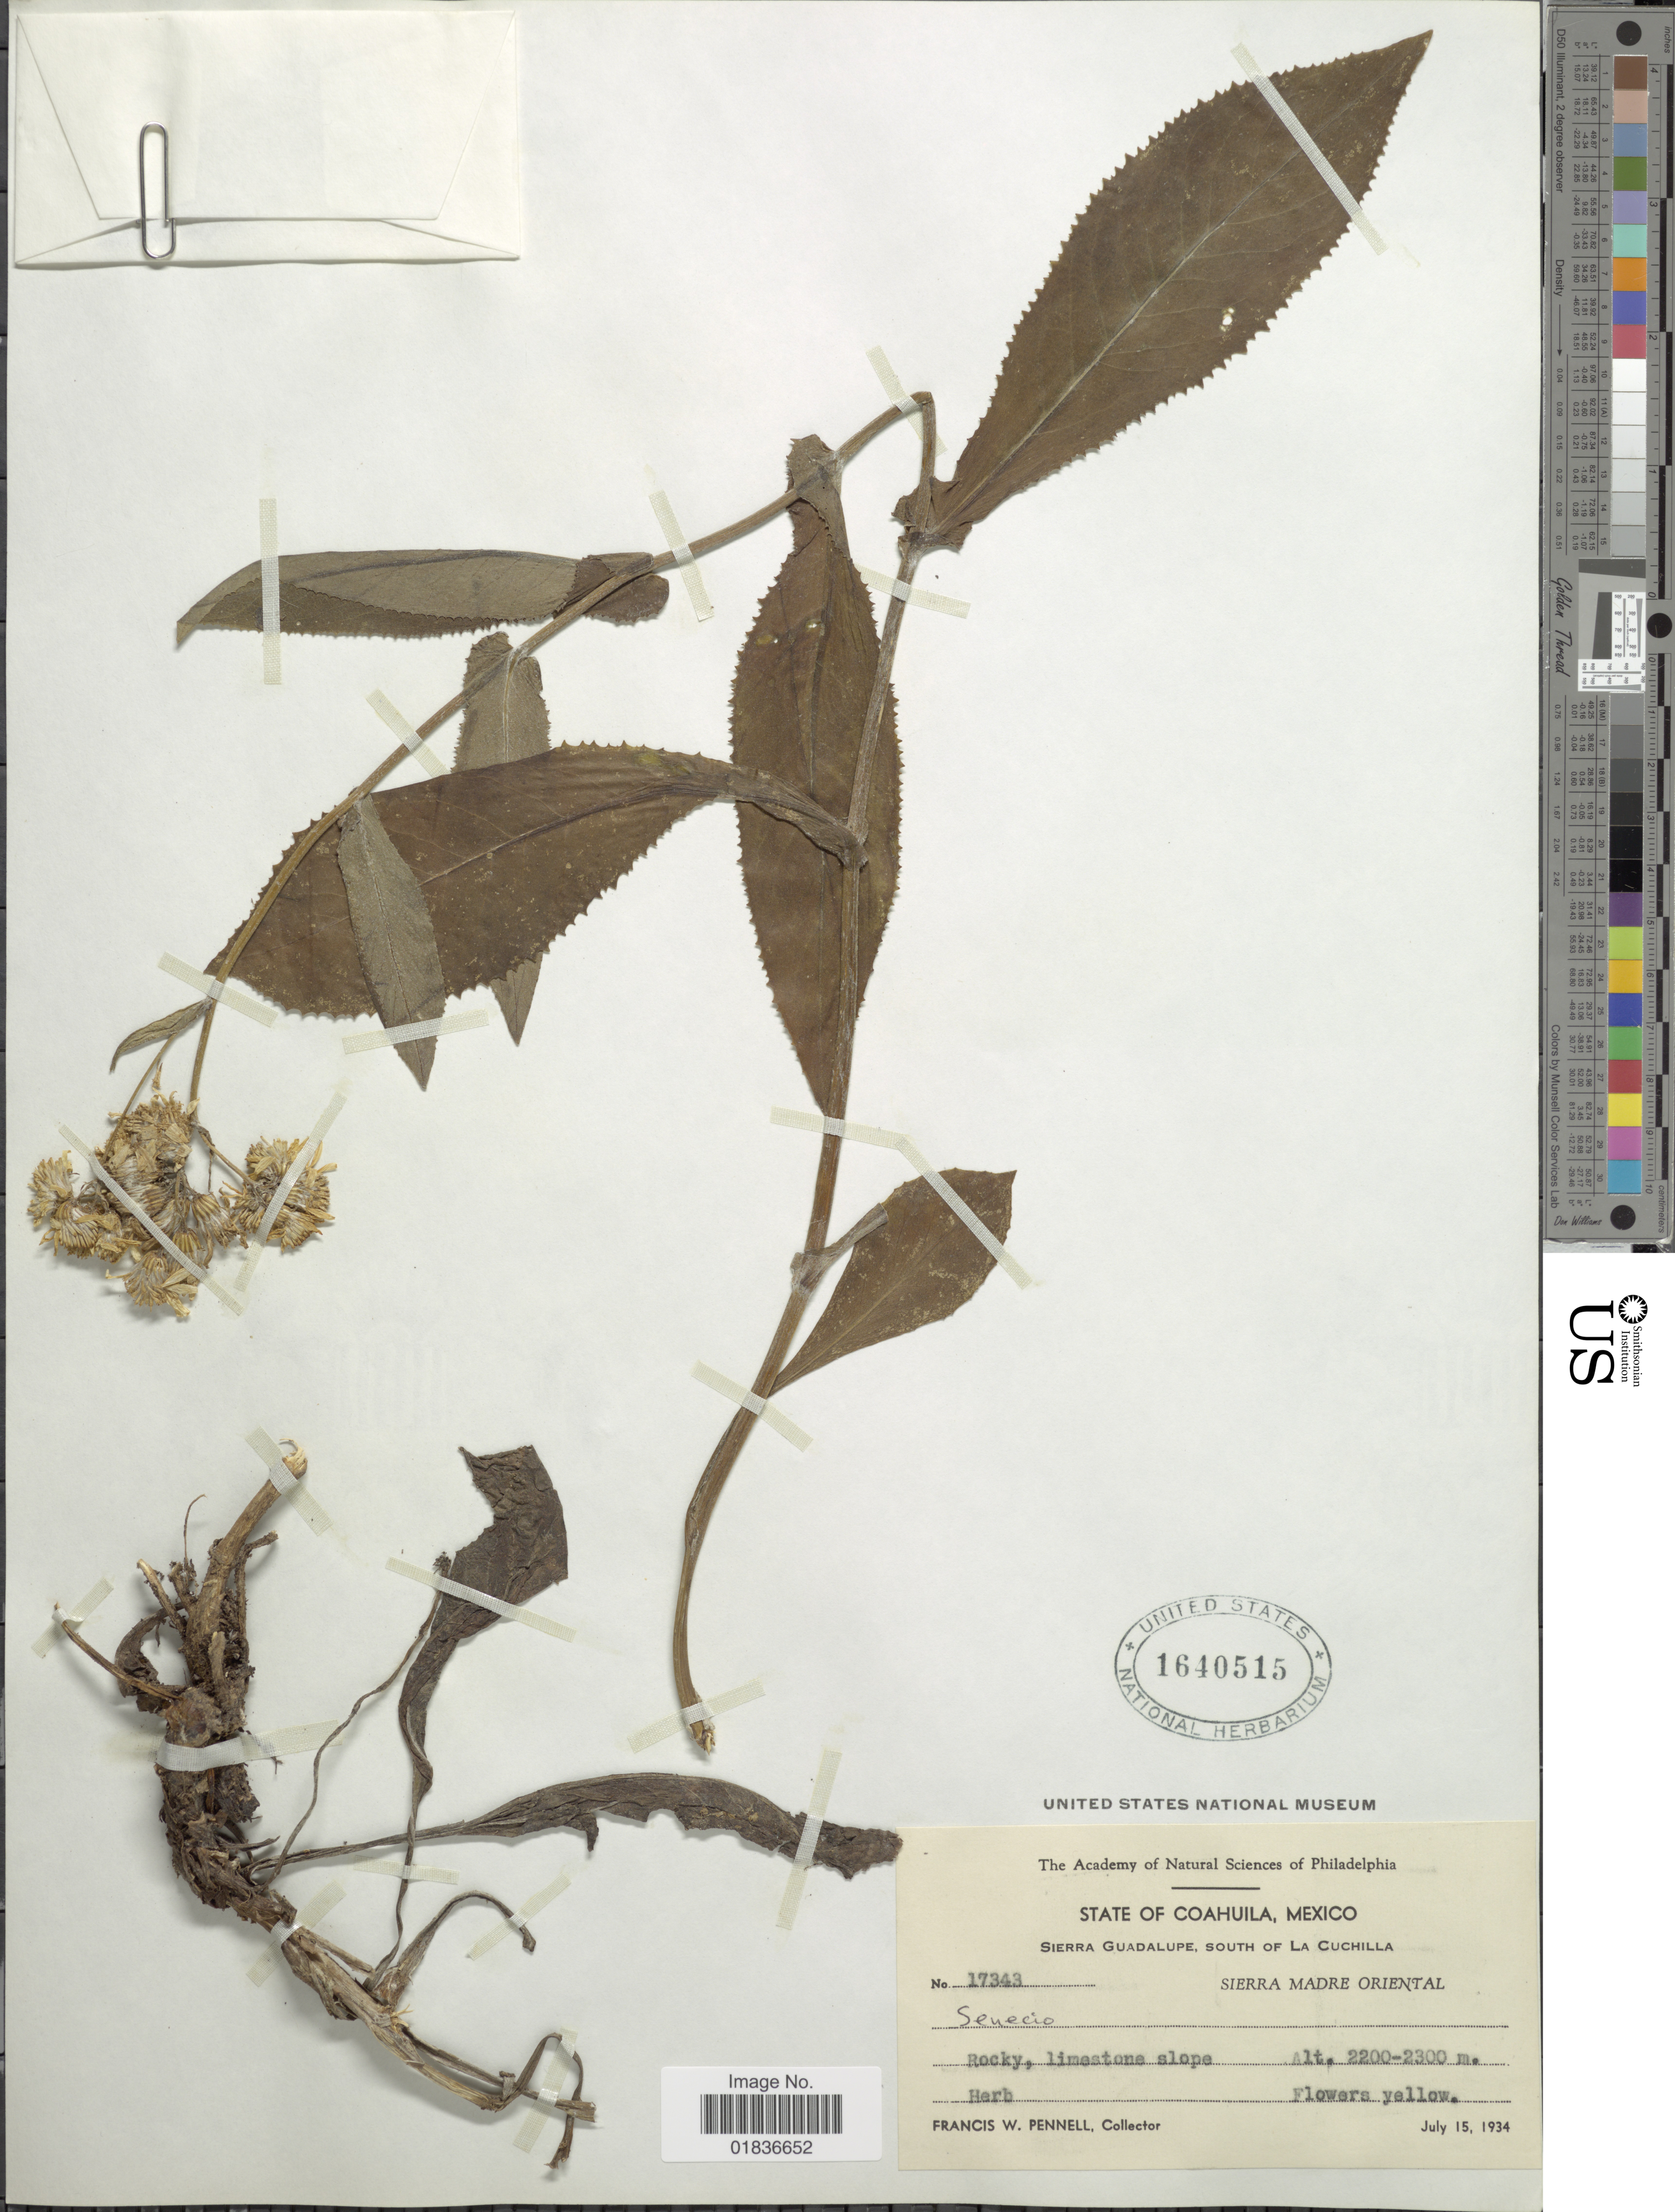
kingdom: Plantae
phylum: Tracheophyta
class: Magnoliopsida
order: Asterales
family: Asteraceae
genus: Senecio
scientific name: Senecio sp.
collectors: F. W. Pennell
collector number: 17343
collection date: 1934-07-15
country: Mexico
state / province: Coahuila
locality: State of Coahuila. Sierra Guadalupe, South of La Cuchilla. Sierra Madre Oriental.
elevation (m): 2200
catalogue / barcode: US 1640515